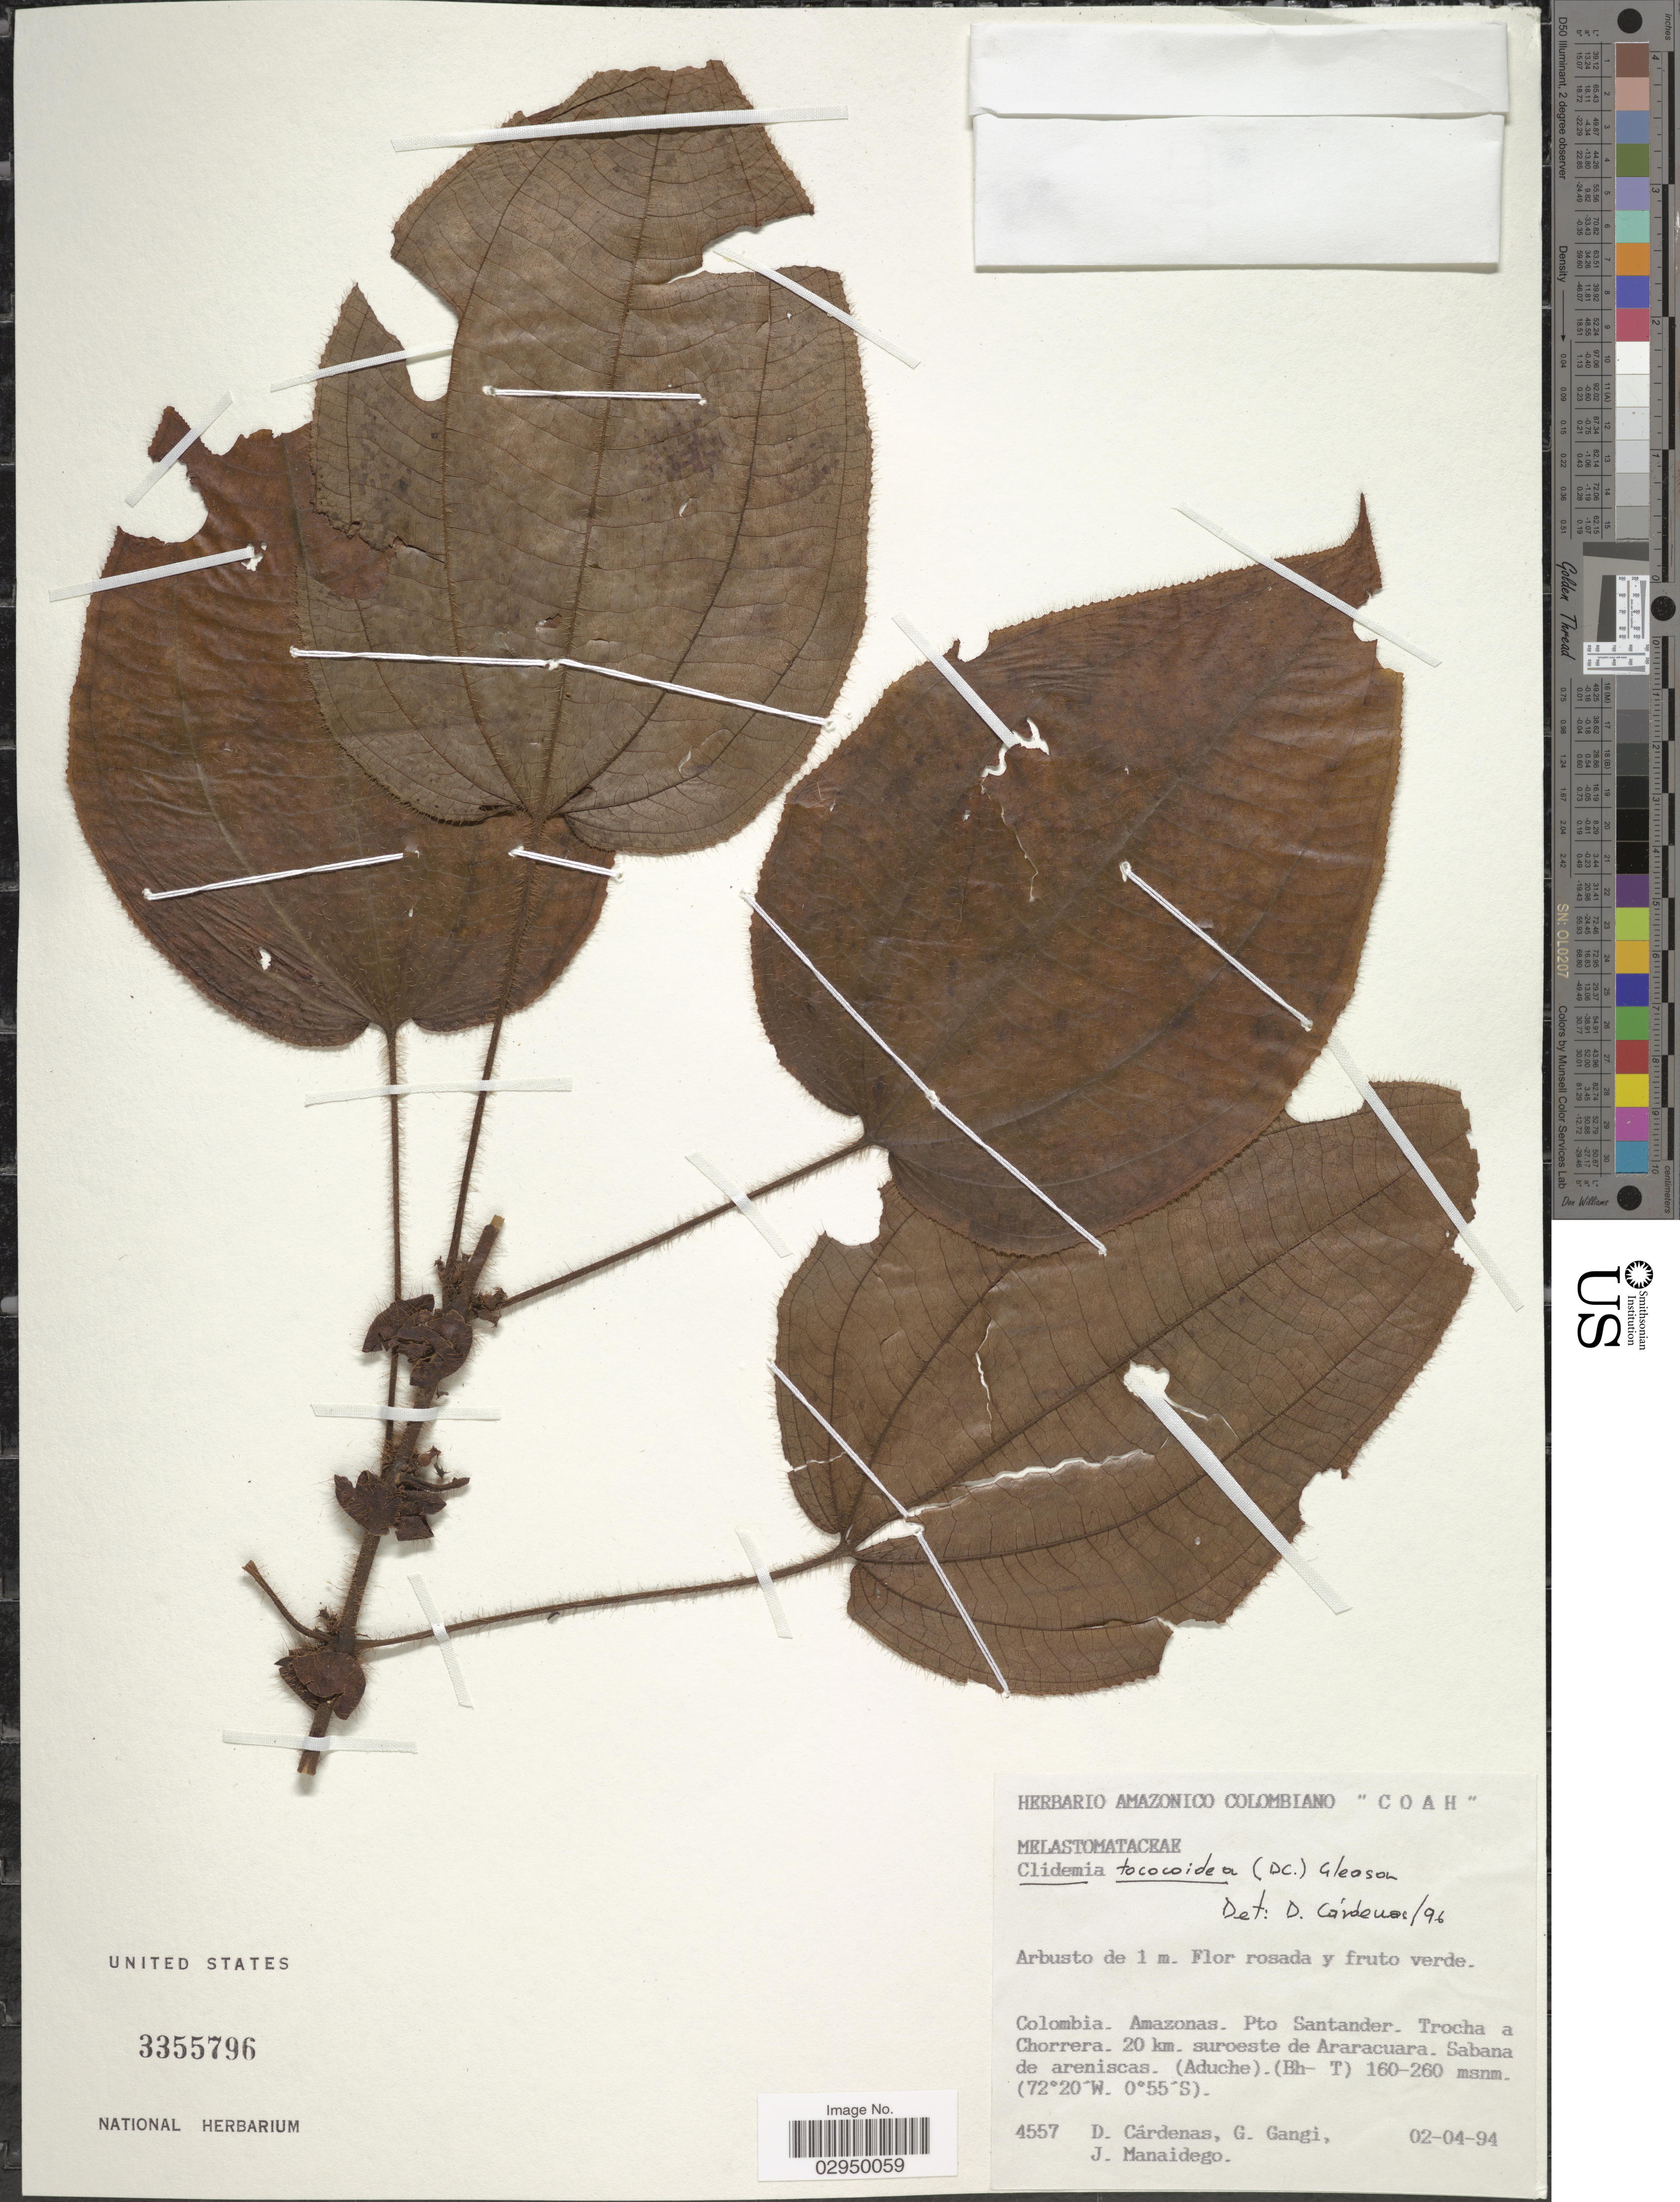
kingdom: Plantae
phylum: Tracheophyta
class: Magnoliopsida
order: Myrtales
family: Melastomataceae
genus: Clidemia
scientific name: Clidemia tococoidea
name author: (DC.) Gleason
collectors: D. Cárdenas, G. Gangi & J. Manaidego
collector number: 4557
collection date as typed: Transcribed d/m/y: 2/4/94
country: Colombia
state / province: Norte de Santander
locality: Amazonas. Pto. Santander. Trocha a Chorrera. 20 km. suroeste de Araracuara. Sabana de areniscas (Aduche). (Bh-T).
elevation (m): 160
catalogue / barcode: US 3355796